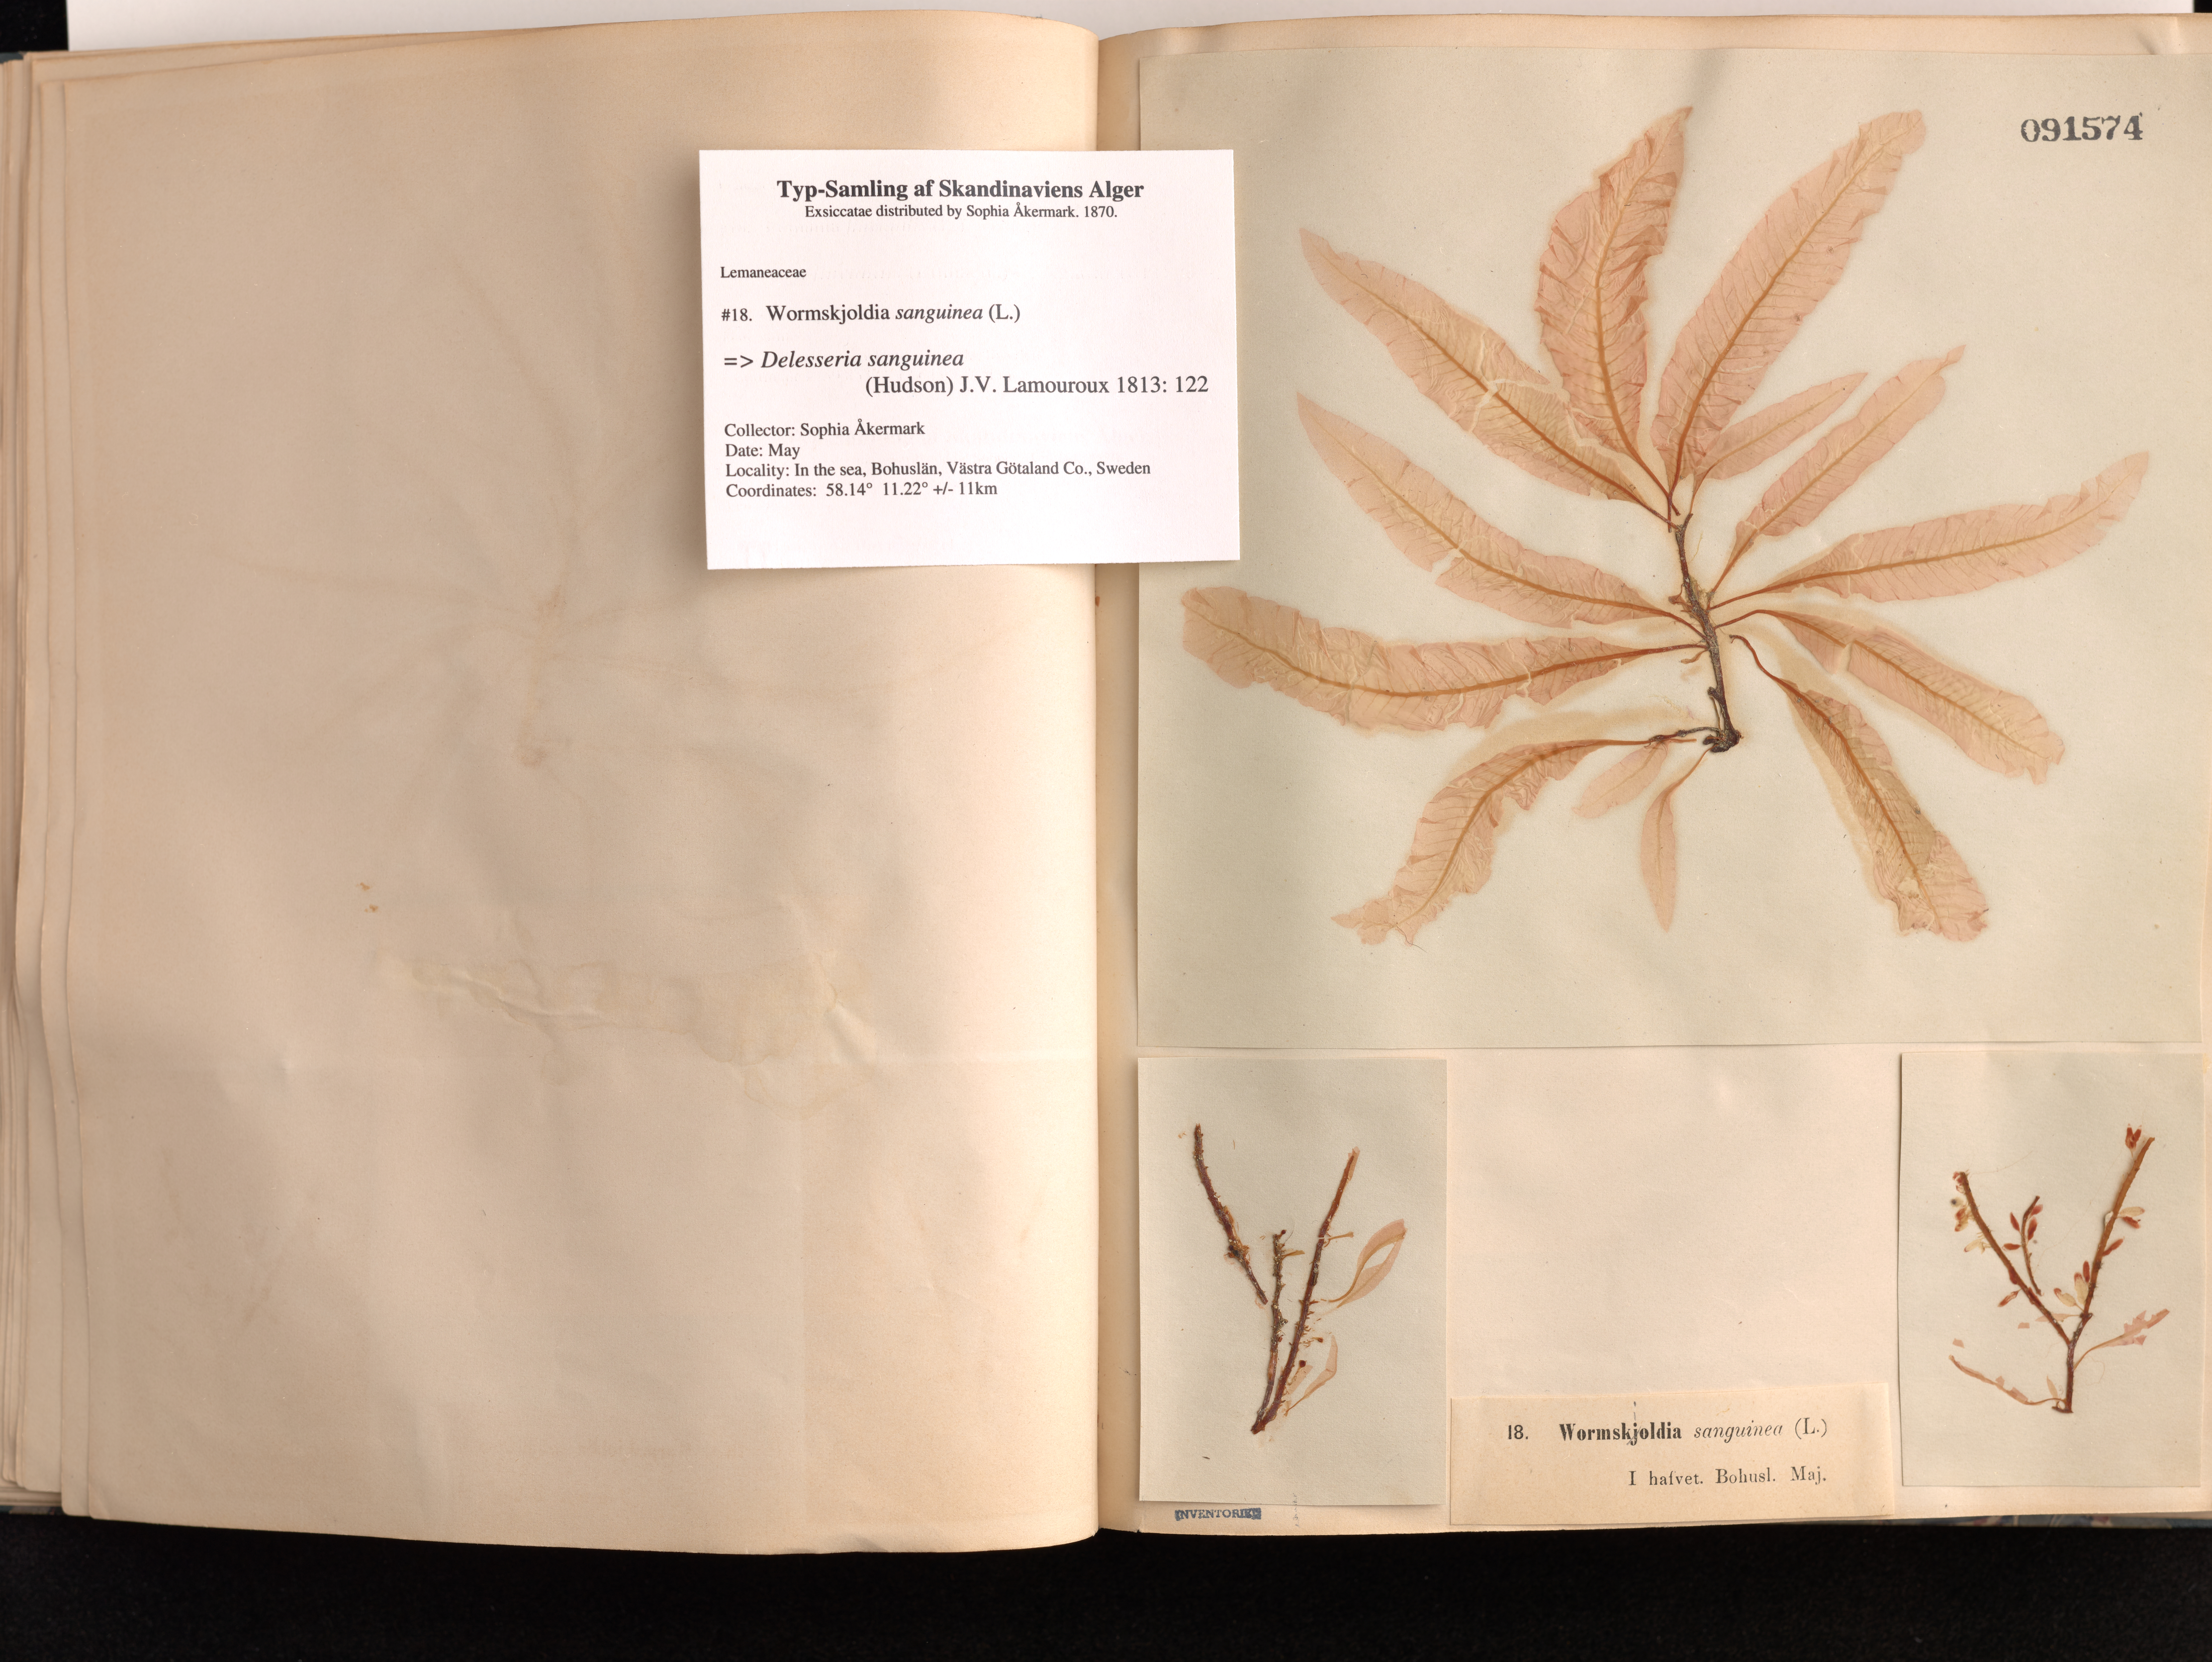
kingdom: Plantae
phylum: Rhodophyta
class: Florideophyceae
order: Ceramiales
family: Delesseriaceae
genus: Delesseria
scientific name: Delesseria sanguinea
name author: (Huds.) J.V.Lamouroux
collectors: S. Akermark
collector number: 18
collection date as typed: May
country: Sweden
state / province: Västra Götaland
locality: Bohuslan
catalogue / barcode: US 91574